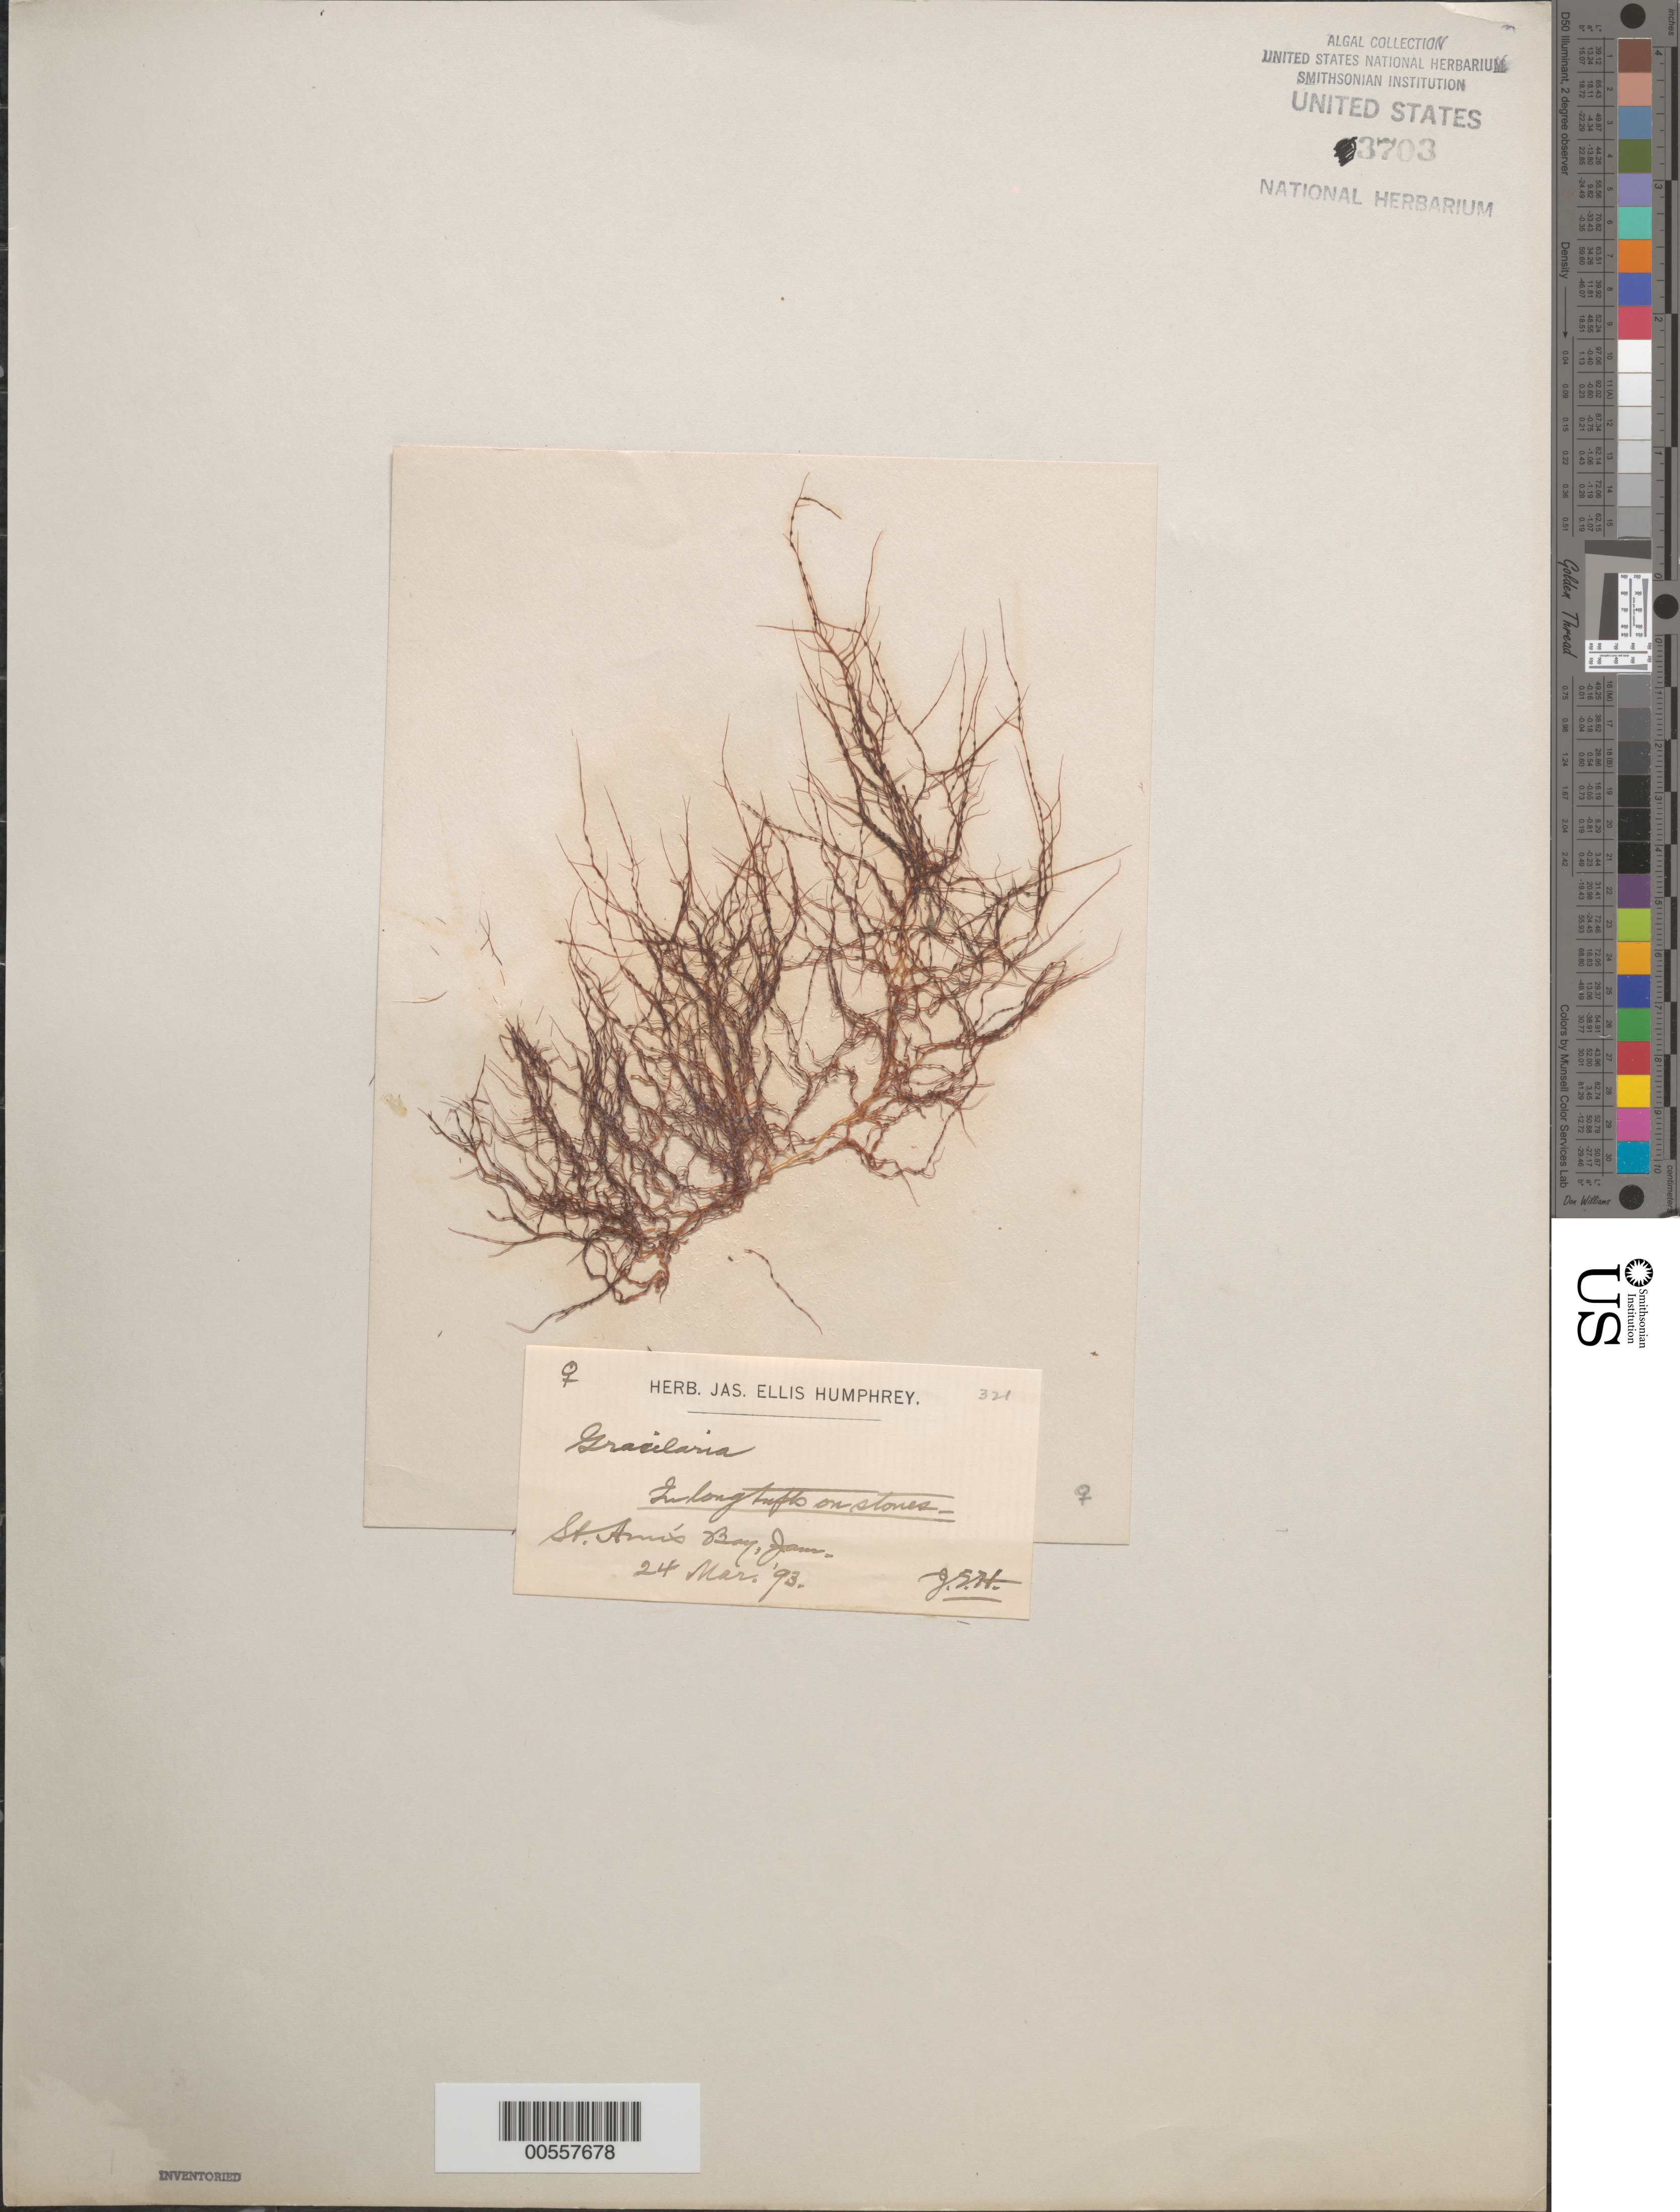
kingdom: Plantae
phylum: Rhodophyta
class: Florideophyceae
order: Gracilariales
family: Gracilariaceae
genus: Gracilaria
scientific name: Gracilaria sp.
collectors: J. Humphrey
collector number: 321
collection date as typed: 24 Mar 1893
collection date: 1893-03-24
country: Jamaica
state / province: Saint Ann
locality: St. Ann's Bay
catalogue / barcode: US 3703